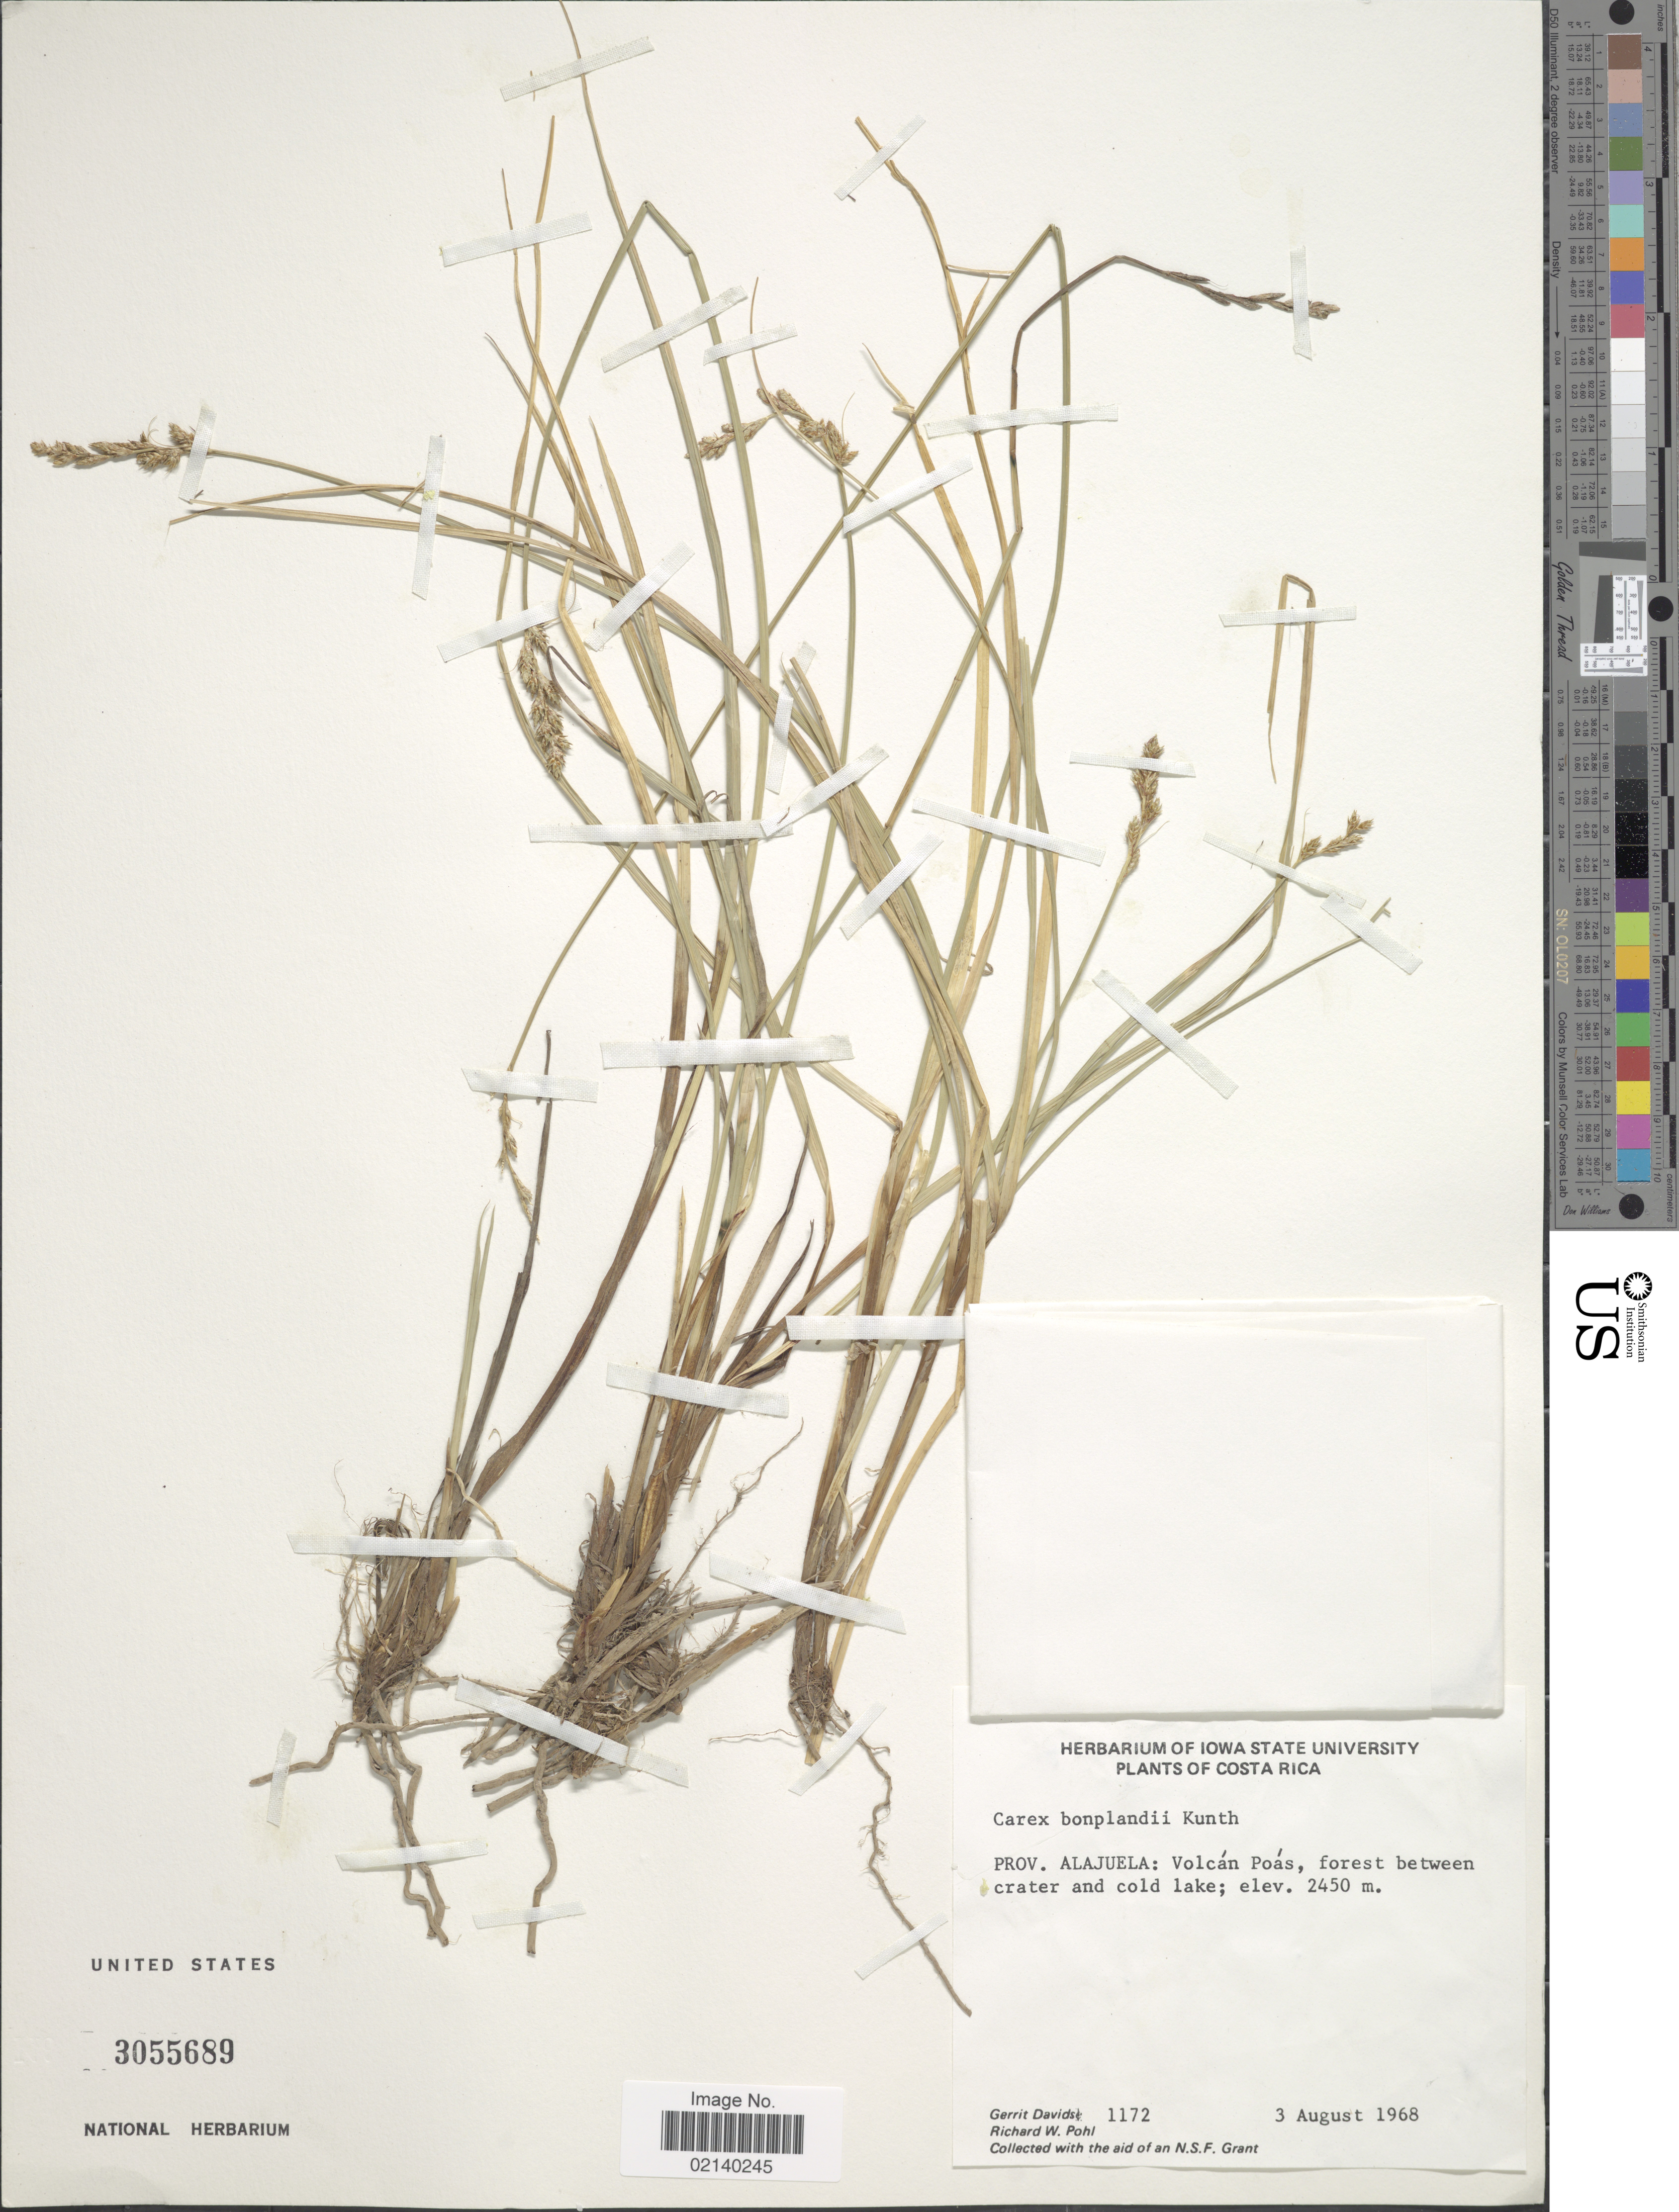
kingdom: Plantae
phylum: Tracheophyta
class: Liliopsida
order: Poales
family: Cyperaceae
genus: Carex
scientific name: Carex bonplandii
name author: Kunth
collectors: G. Davidse & R. W. Pohl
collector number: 1172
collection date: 1968-08-03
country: Costa Rica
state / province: Alajuela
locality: Prov. Alajuela: Volcan Poas, forest between crater and cold lake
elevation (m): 2450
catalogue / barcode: US 3055689